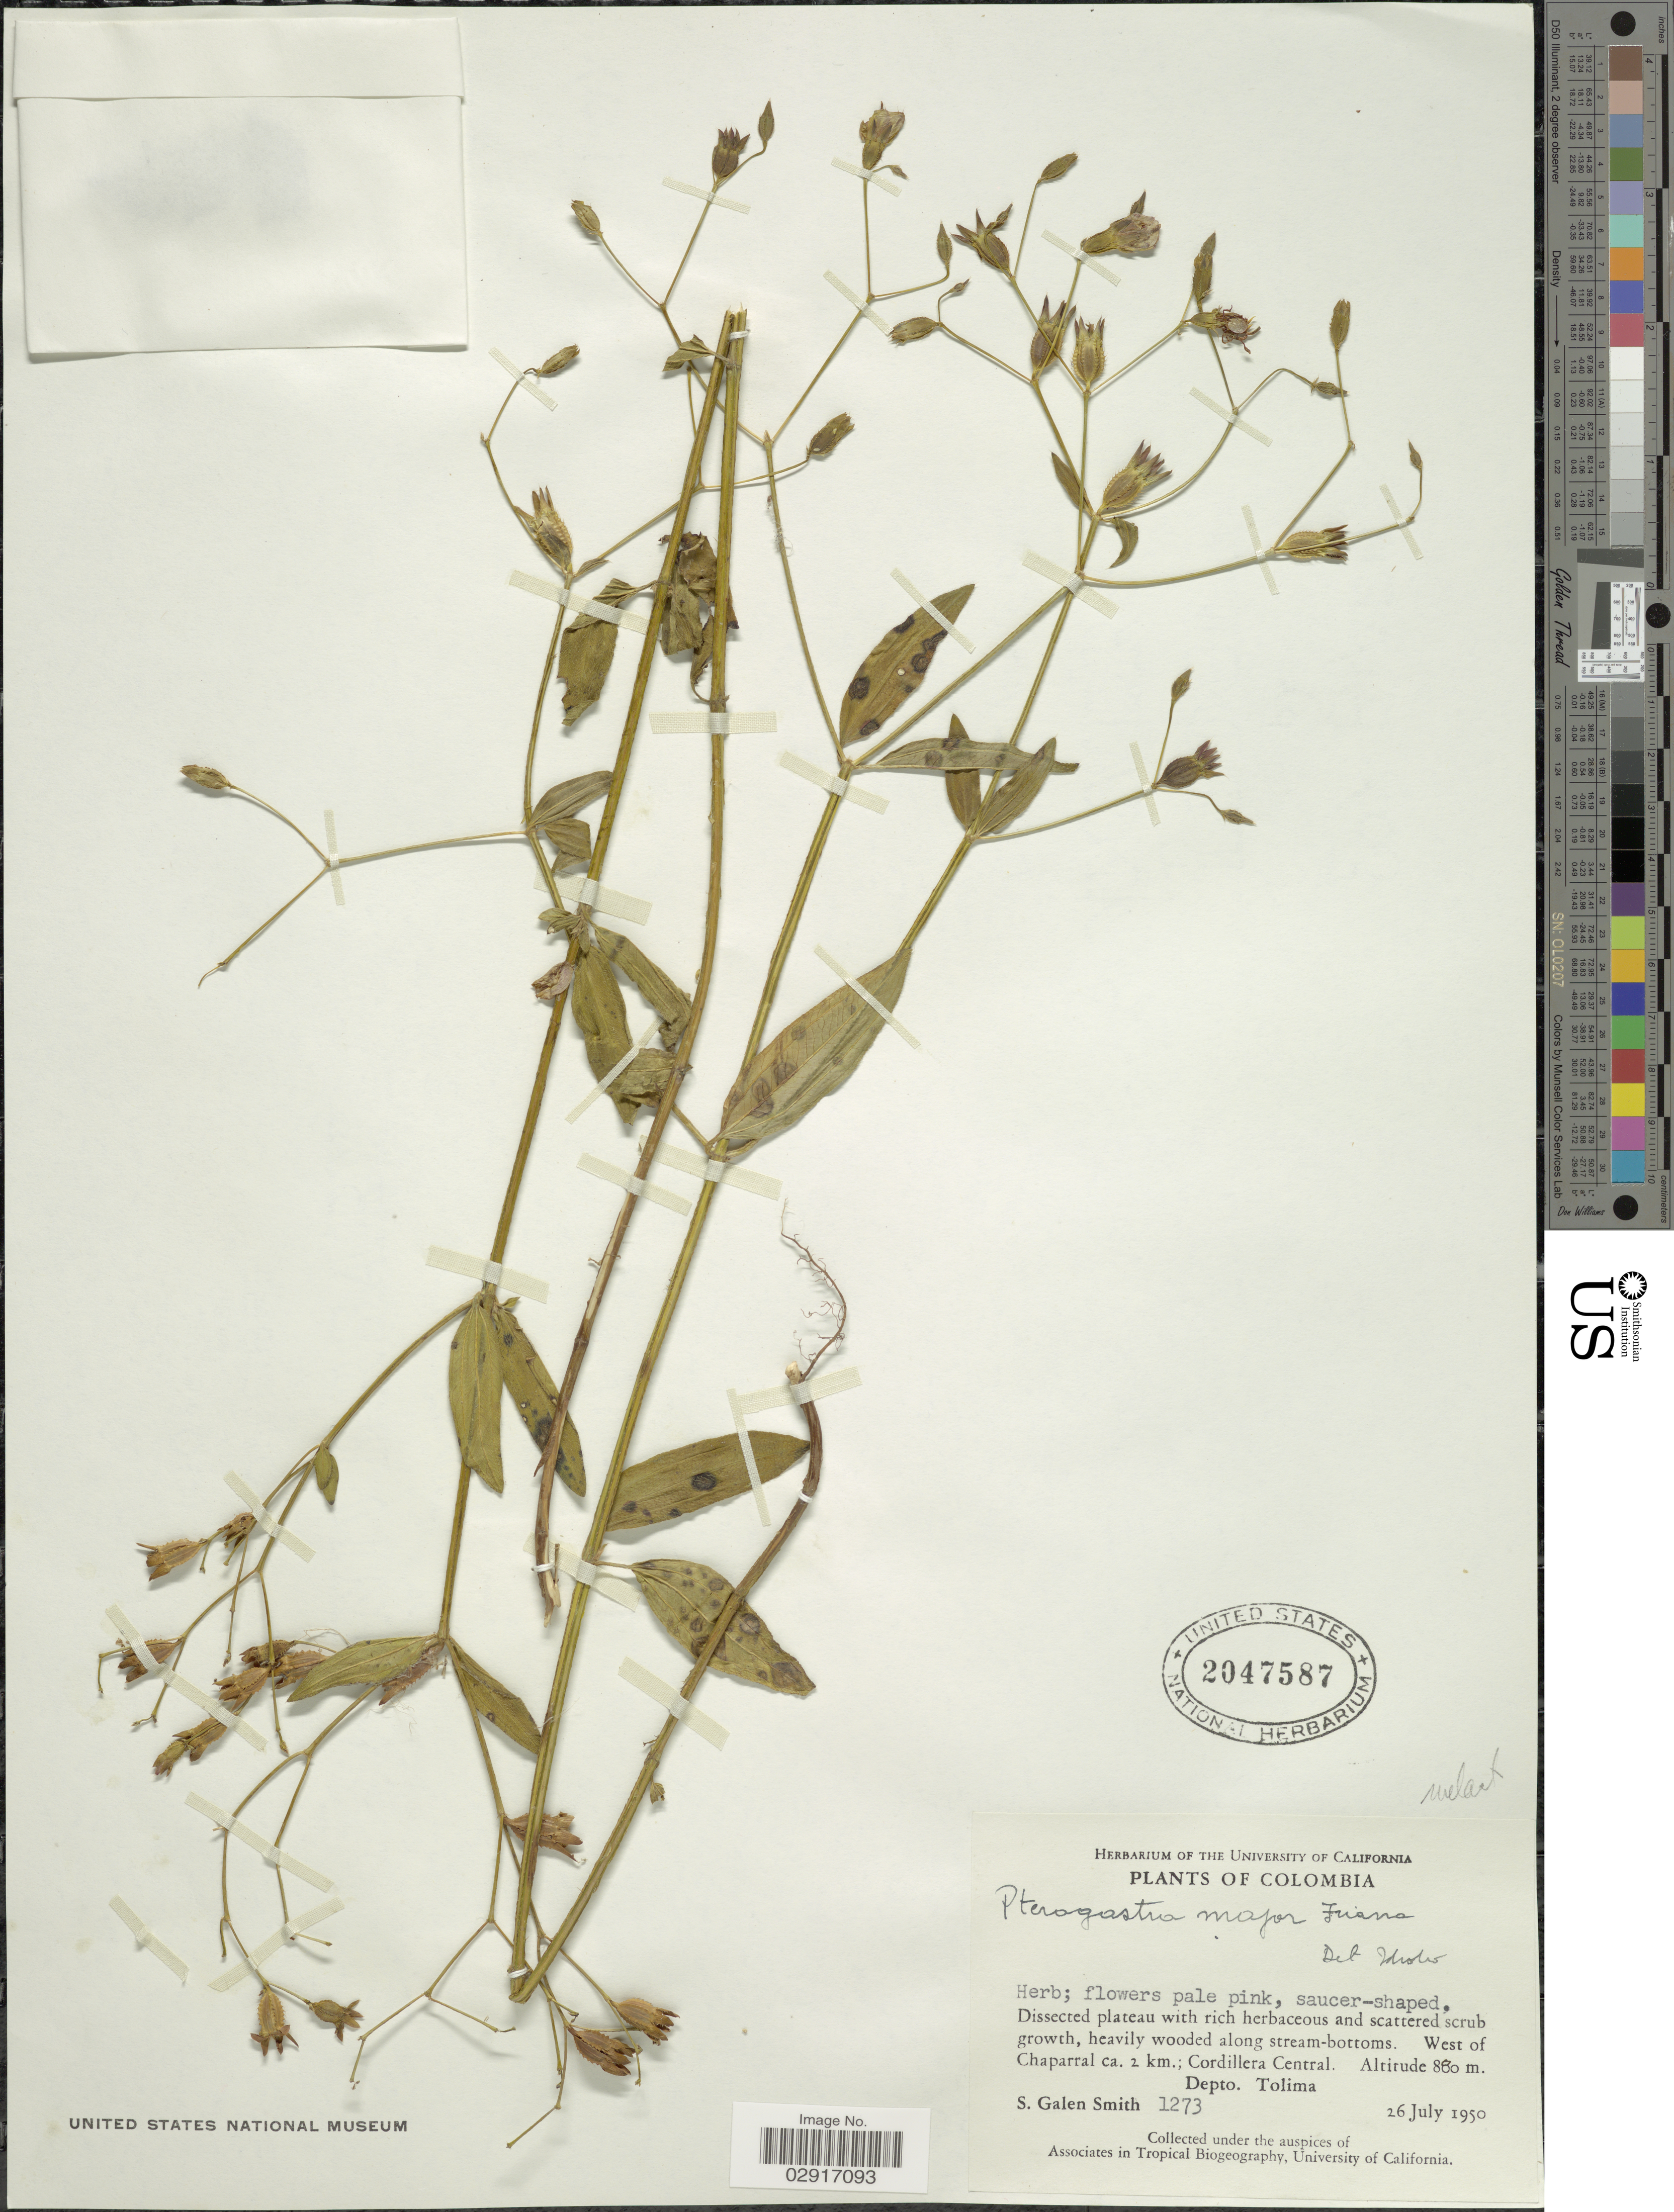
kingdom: Plantae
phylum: Tracheophyta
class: Magnoliopsida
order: Myrtales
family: Melastomataceae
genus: Pterogastra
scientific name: Pterogastra divaricata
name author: (Bonpl.) Naudin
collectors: S. G. Smith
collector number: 1273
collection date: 1950-07-26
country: Colombia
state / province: Tolima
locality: West of Chaparral ca. 2 km.; Cordillera Central. Depto. Tolima.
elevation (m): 880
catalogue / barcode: US 2047587